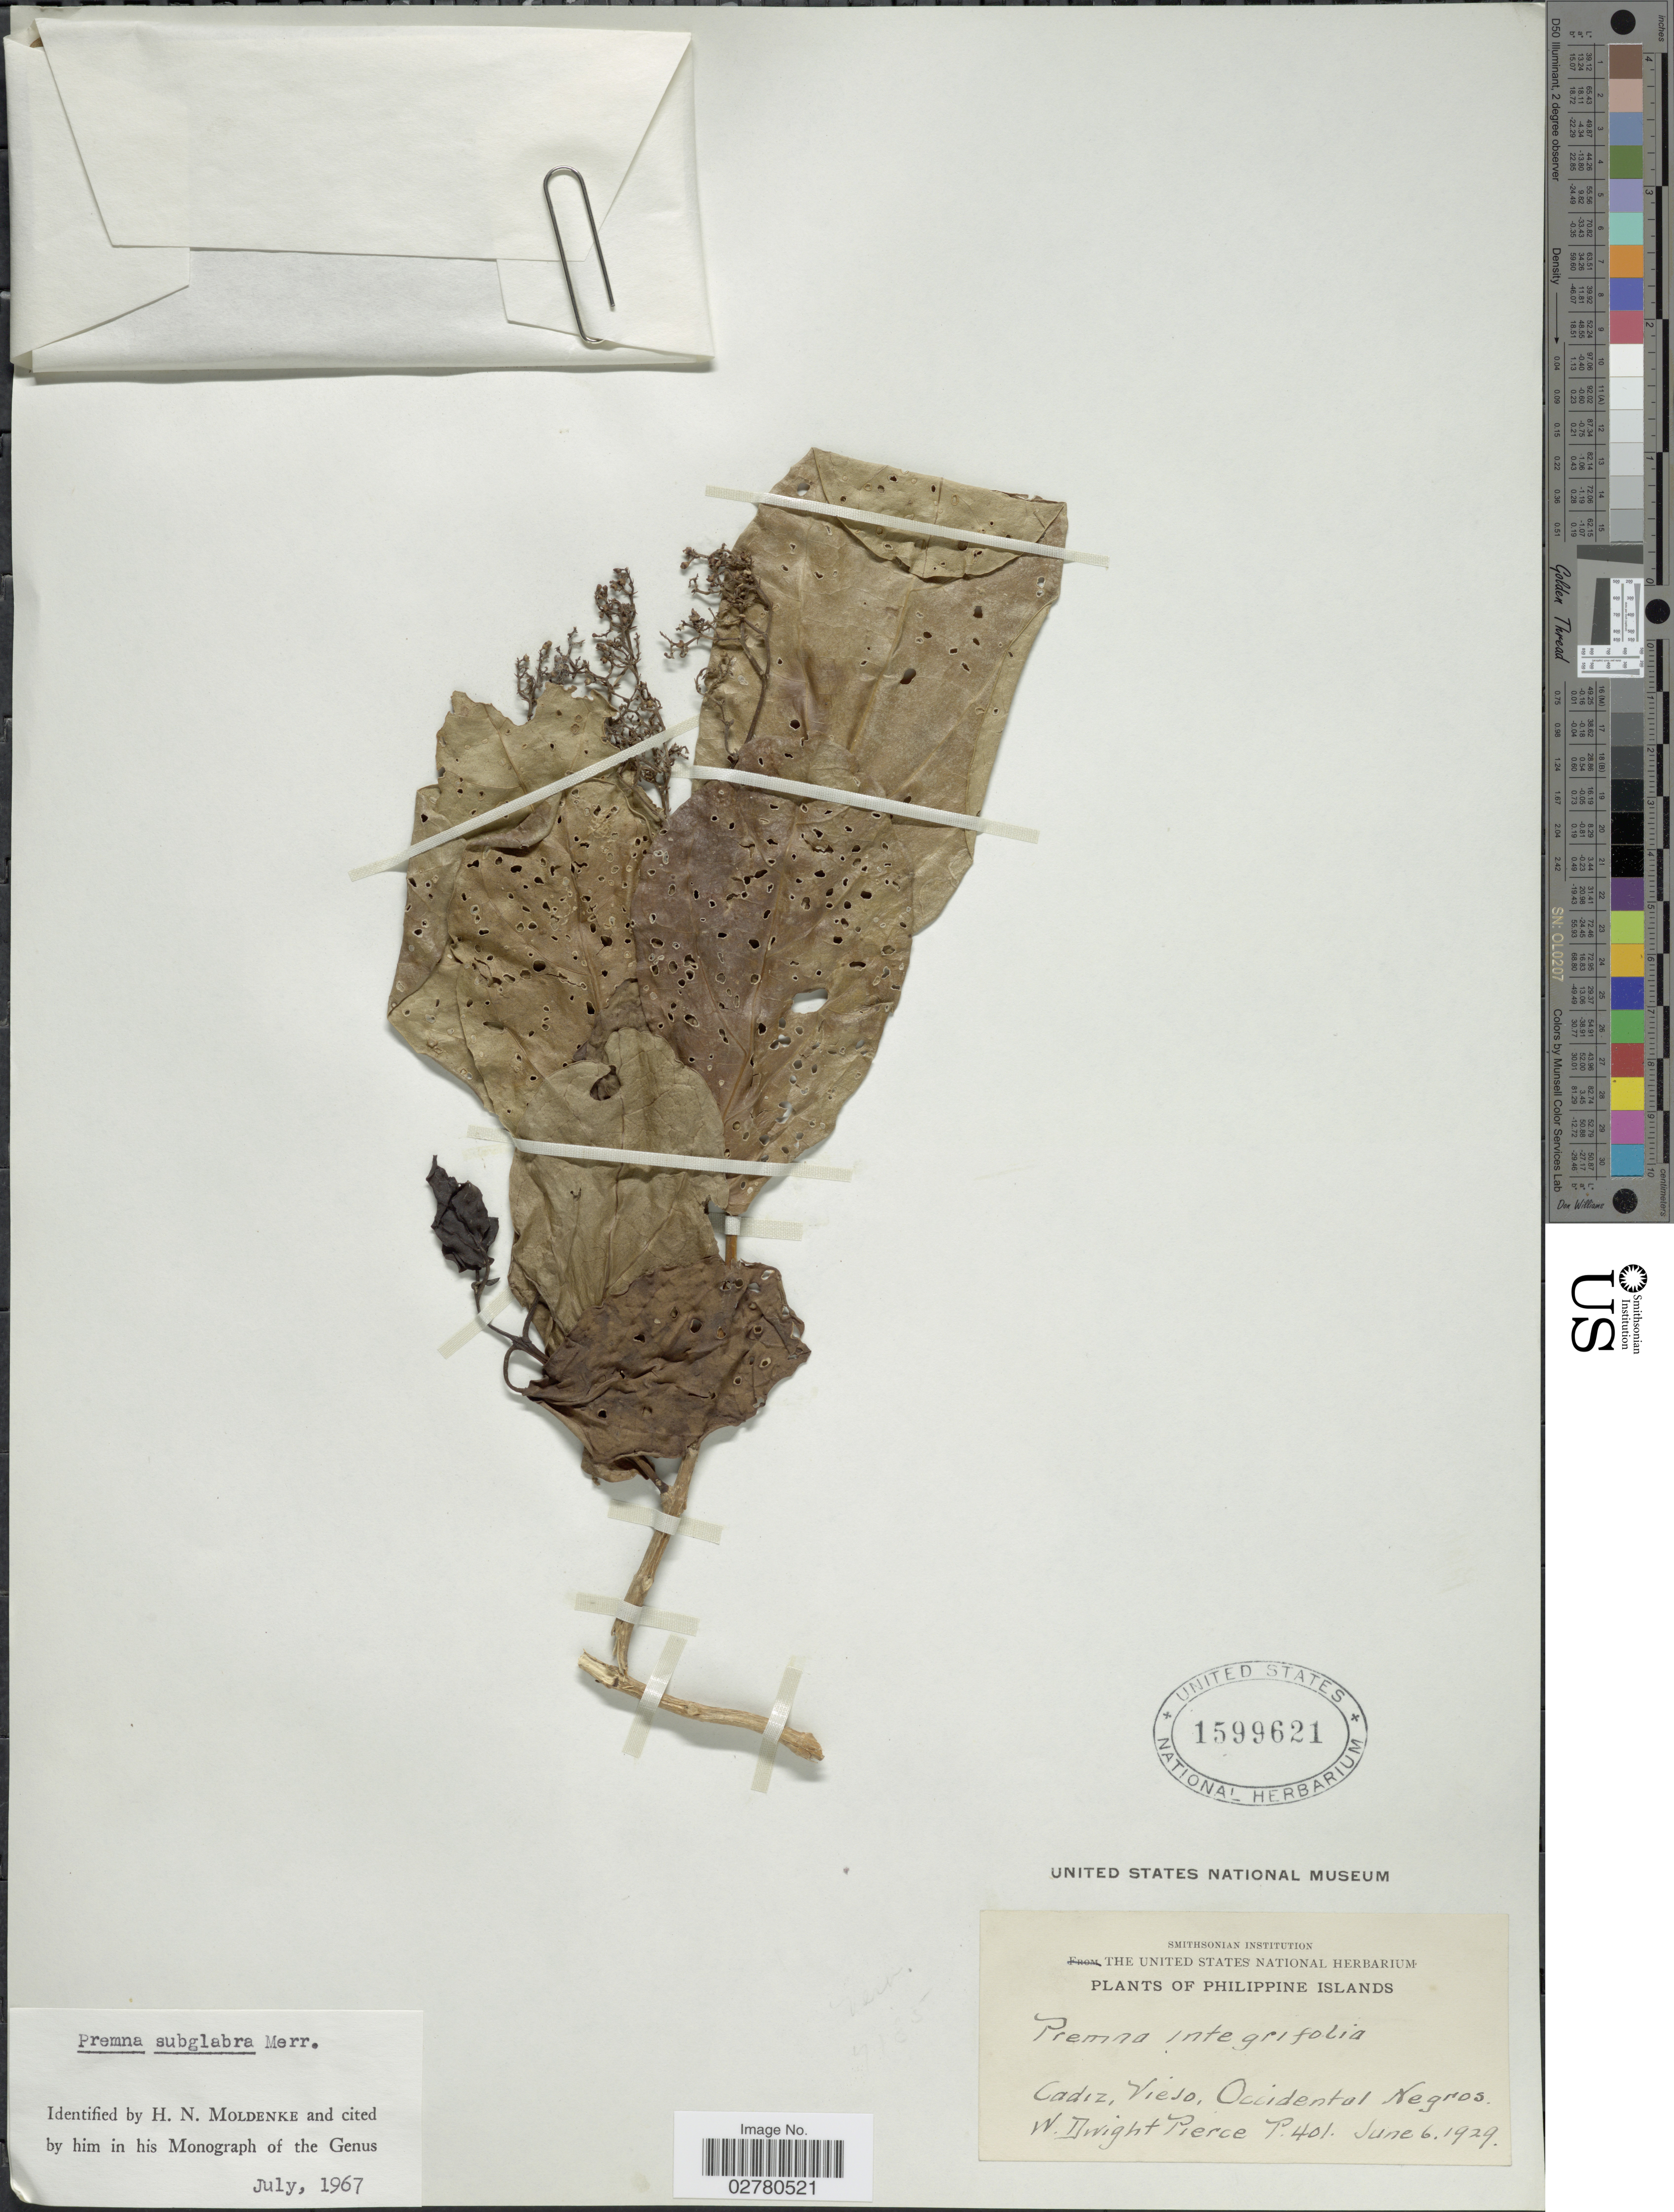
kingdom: Plantae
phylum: Tracheophyta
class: Magnoliopsida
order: Lamiales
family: Lamiaceae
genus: Premna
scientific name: Premna subglabra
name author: Merr.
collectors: W. Pierce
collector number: P.401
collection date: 1929-06-06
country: Philippines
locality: Cadiz, Vieso, Occidental Negros.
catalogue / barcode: US 1599621